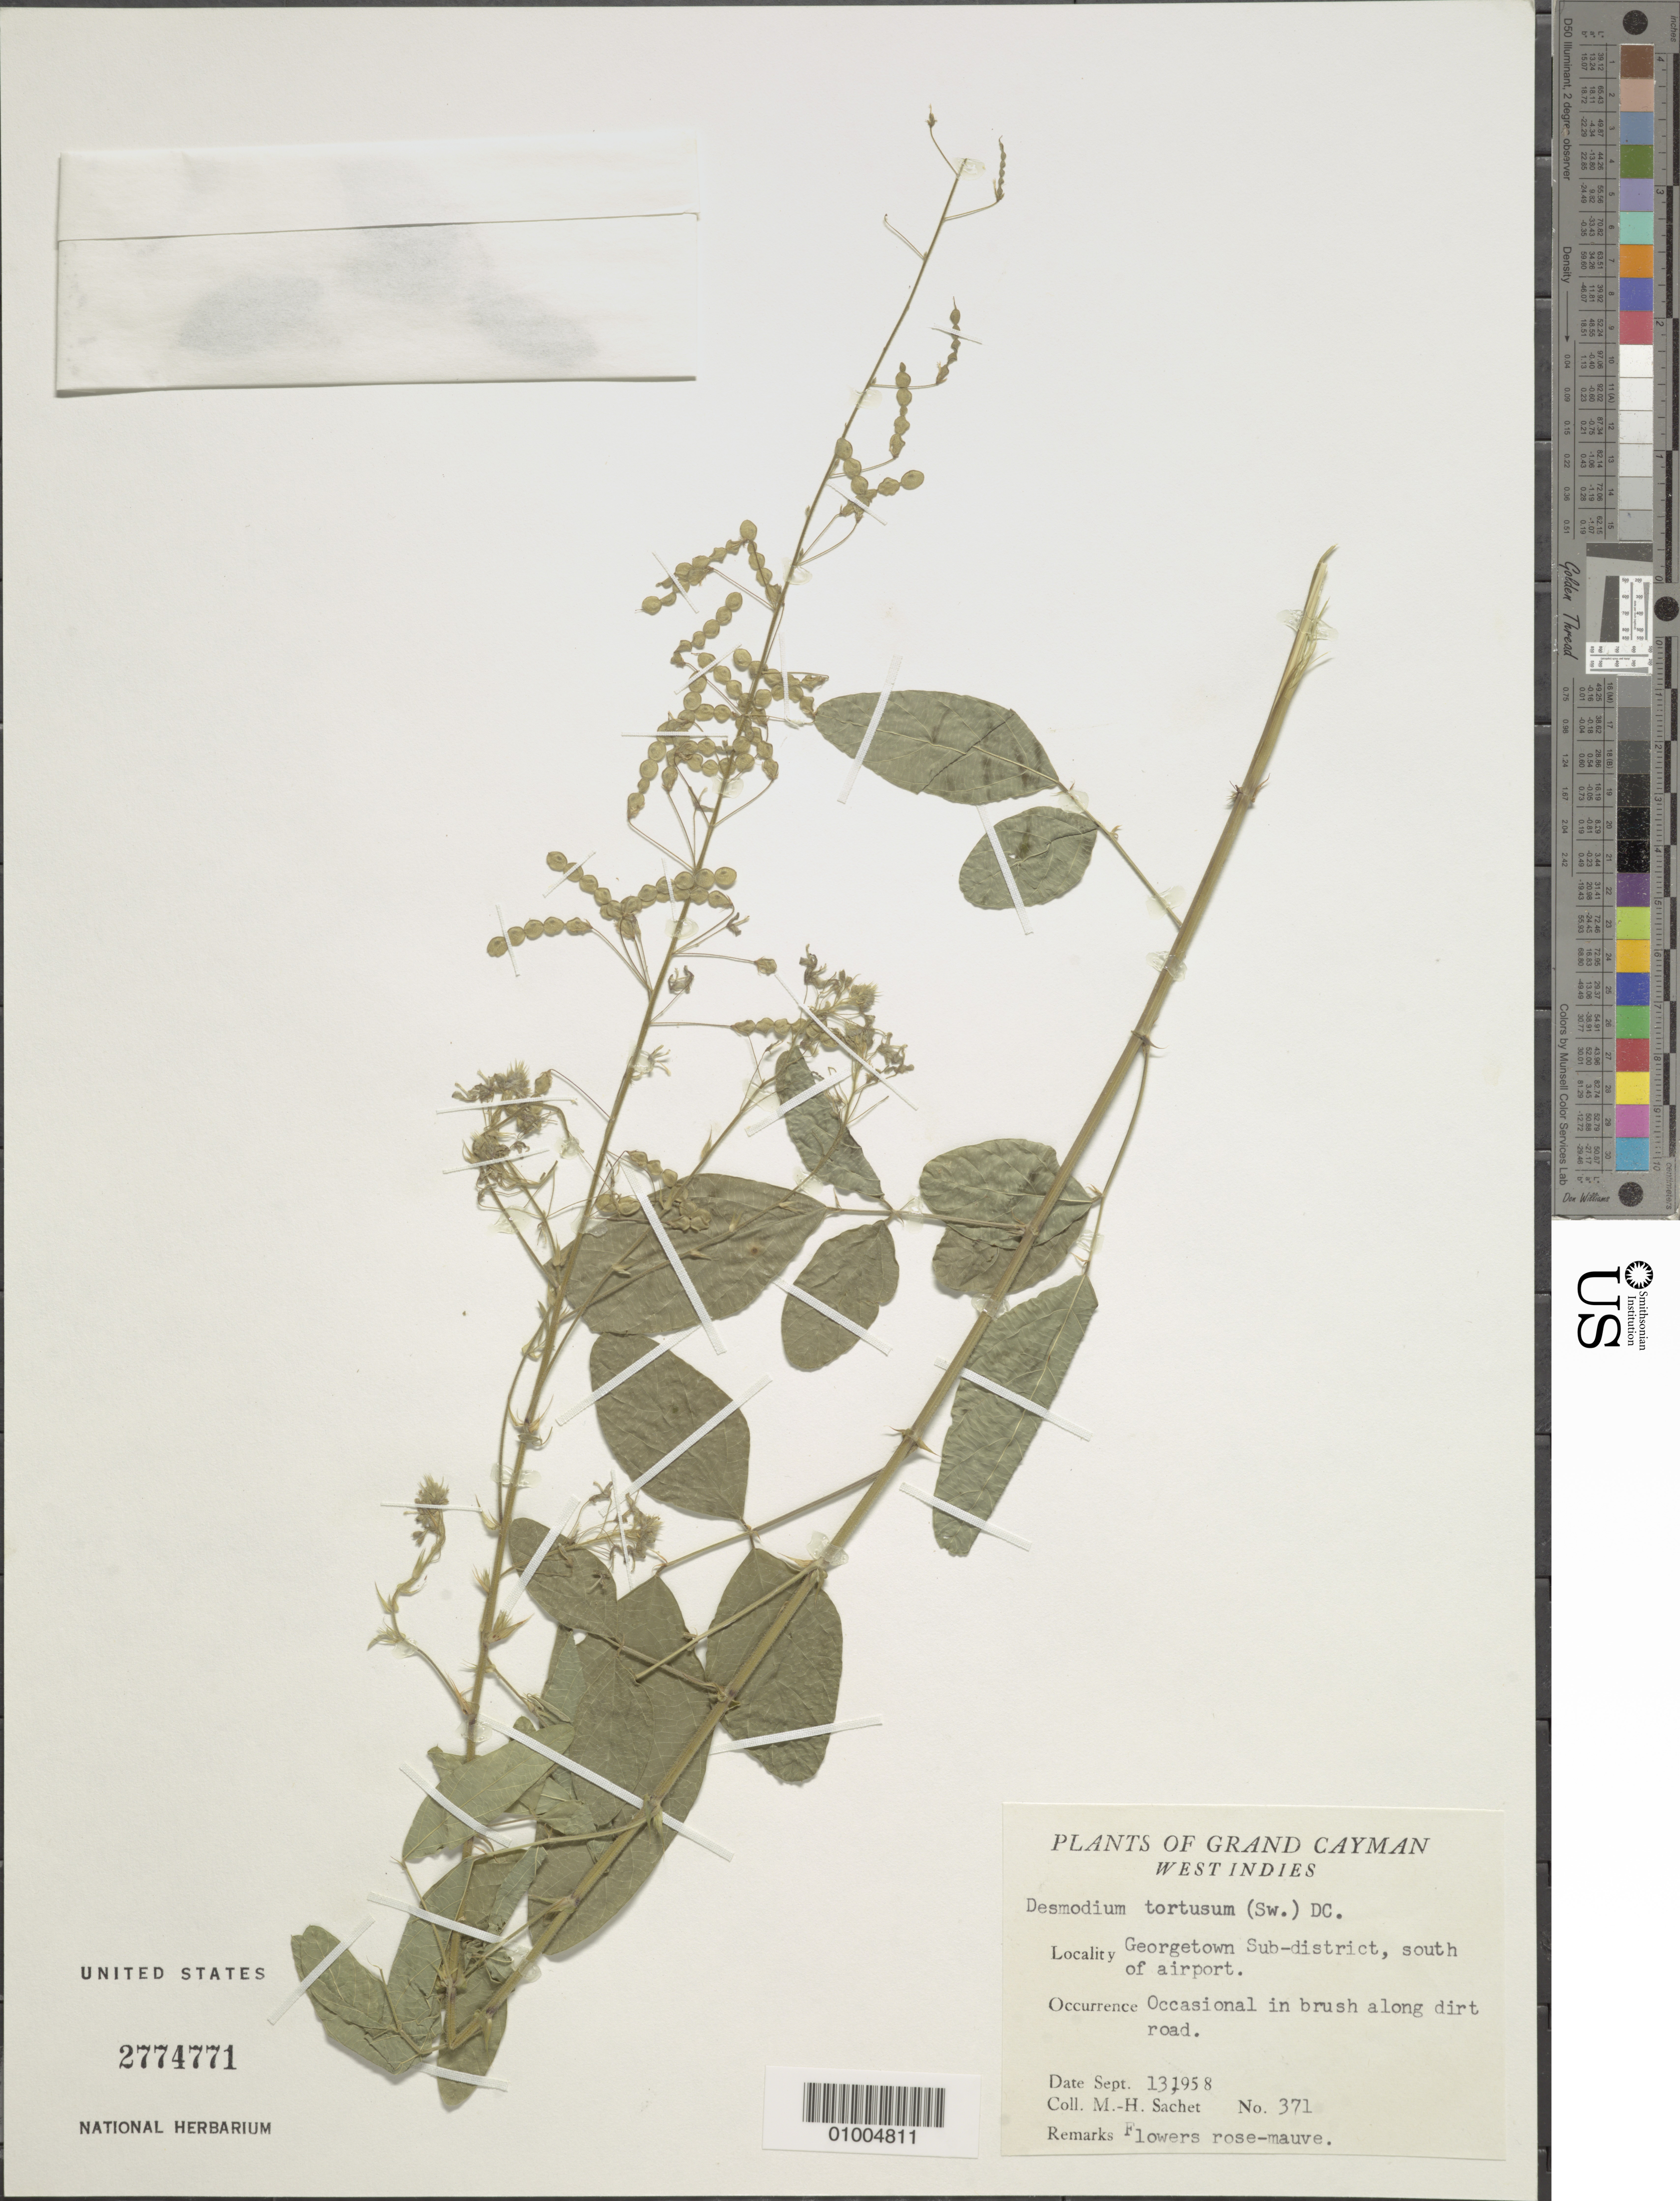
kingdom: Plantae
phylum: Tracheophyta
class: Magnoliopsida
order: Fabales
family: Fabaceae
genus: Desmodium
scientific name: Desmodium tortuosum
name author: (Sw.) DC.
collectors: M.-H. Sachet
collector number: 371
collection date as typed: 13 Sep 1958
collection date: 1958-09-13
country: Cayman Islands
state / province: Georgetown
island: Grand Cayman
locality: Georgetown Sub-district, S of airport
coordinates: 0 N, 0 E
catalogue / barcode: US 2774771